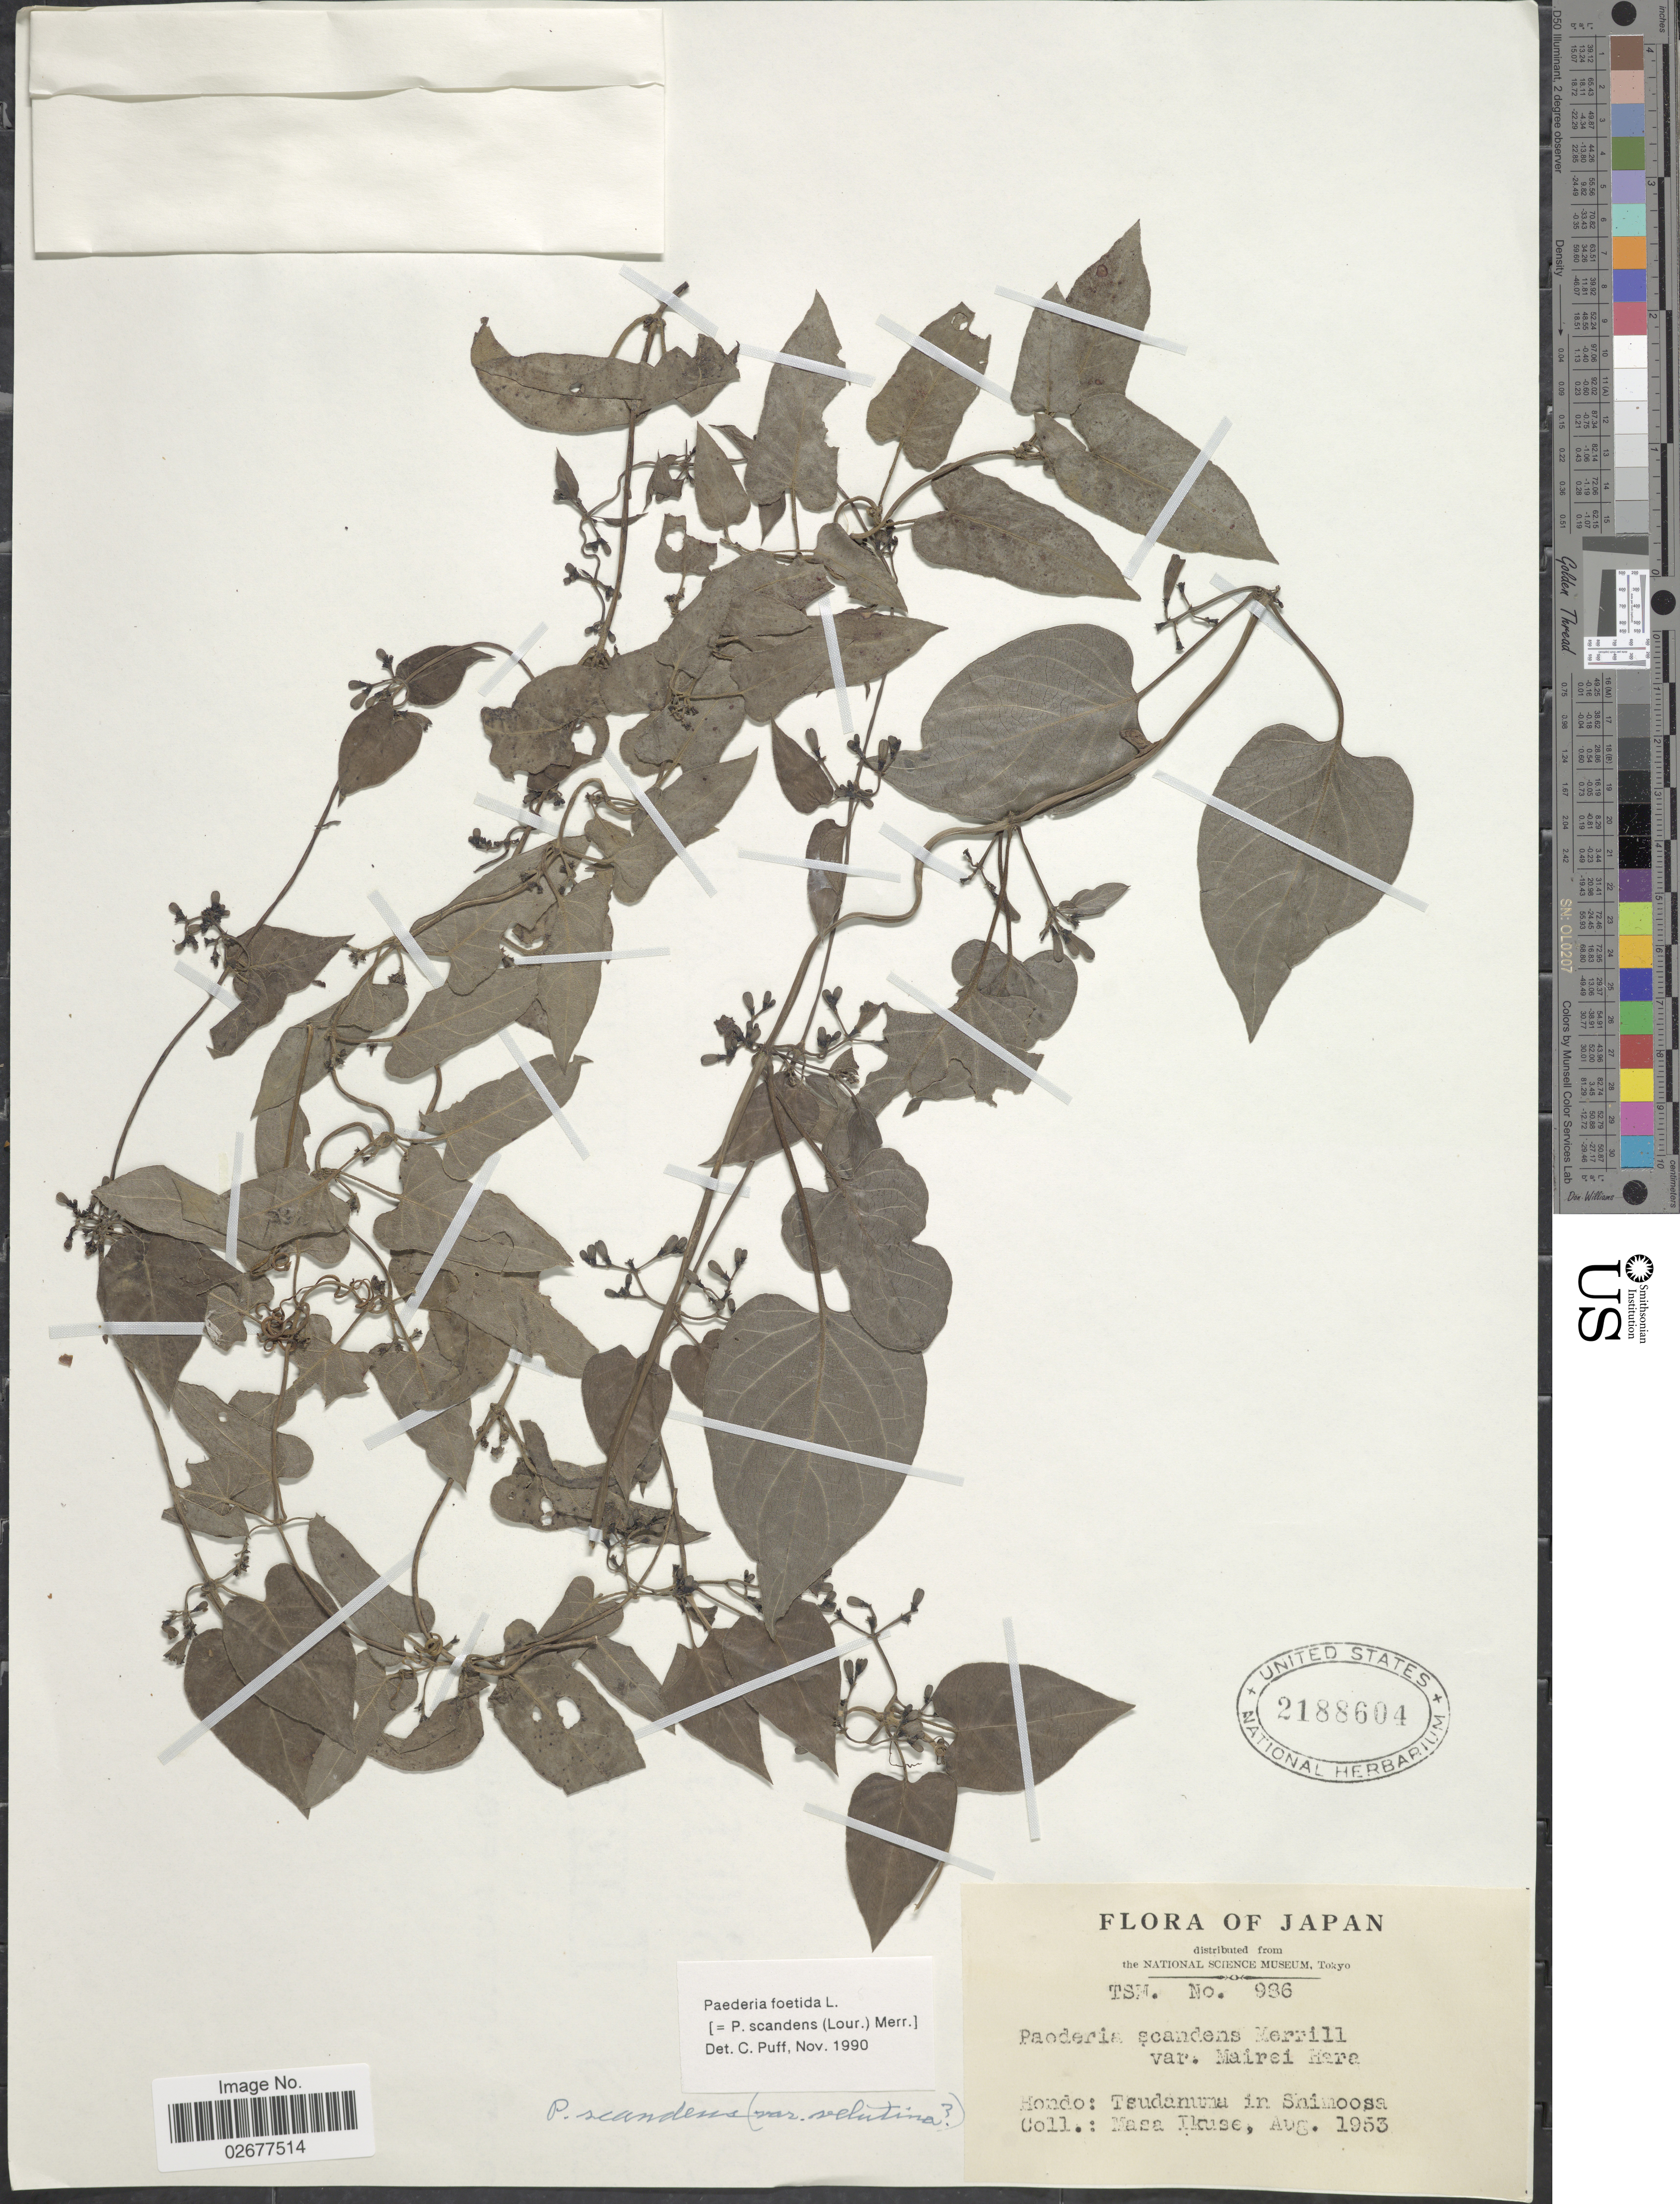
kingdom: Plantae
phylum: Tracheophyta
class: Magnoliopsida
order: Gentianales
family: Rubiaceae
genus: Paederia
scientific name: Paederia foetida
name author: L.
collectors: M. Ikuse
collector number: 986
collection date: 1953-08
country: Japan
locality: Hondo: Tsudanuma in Shimoosa.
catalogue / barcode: US 2188604